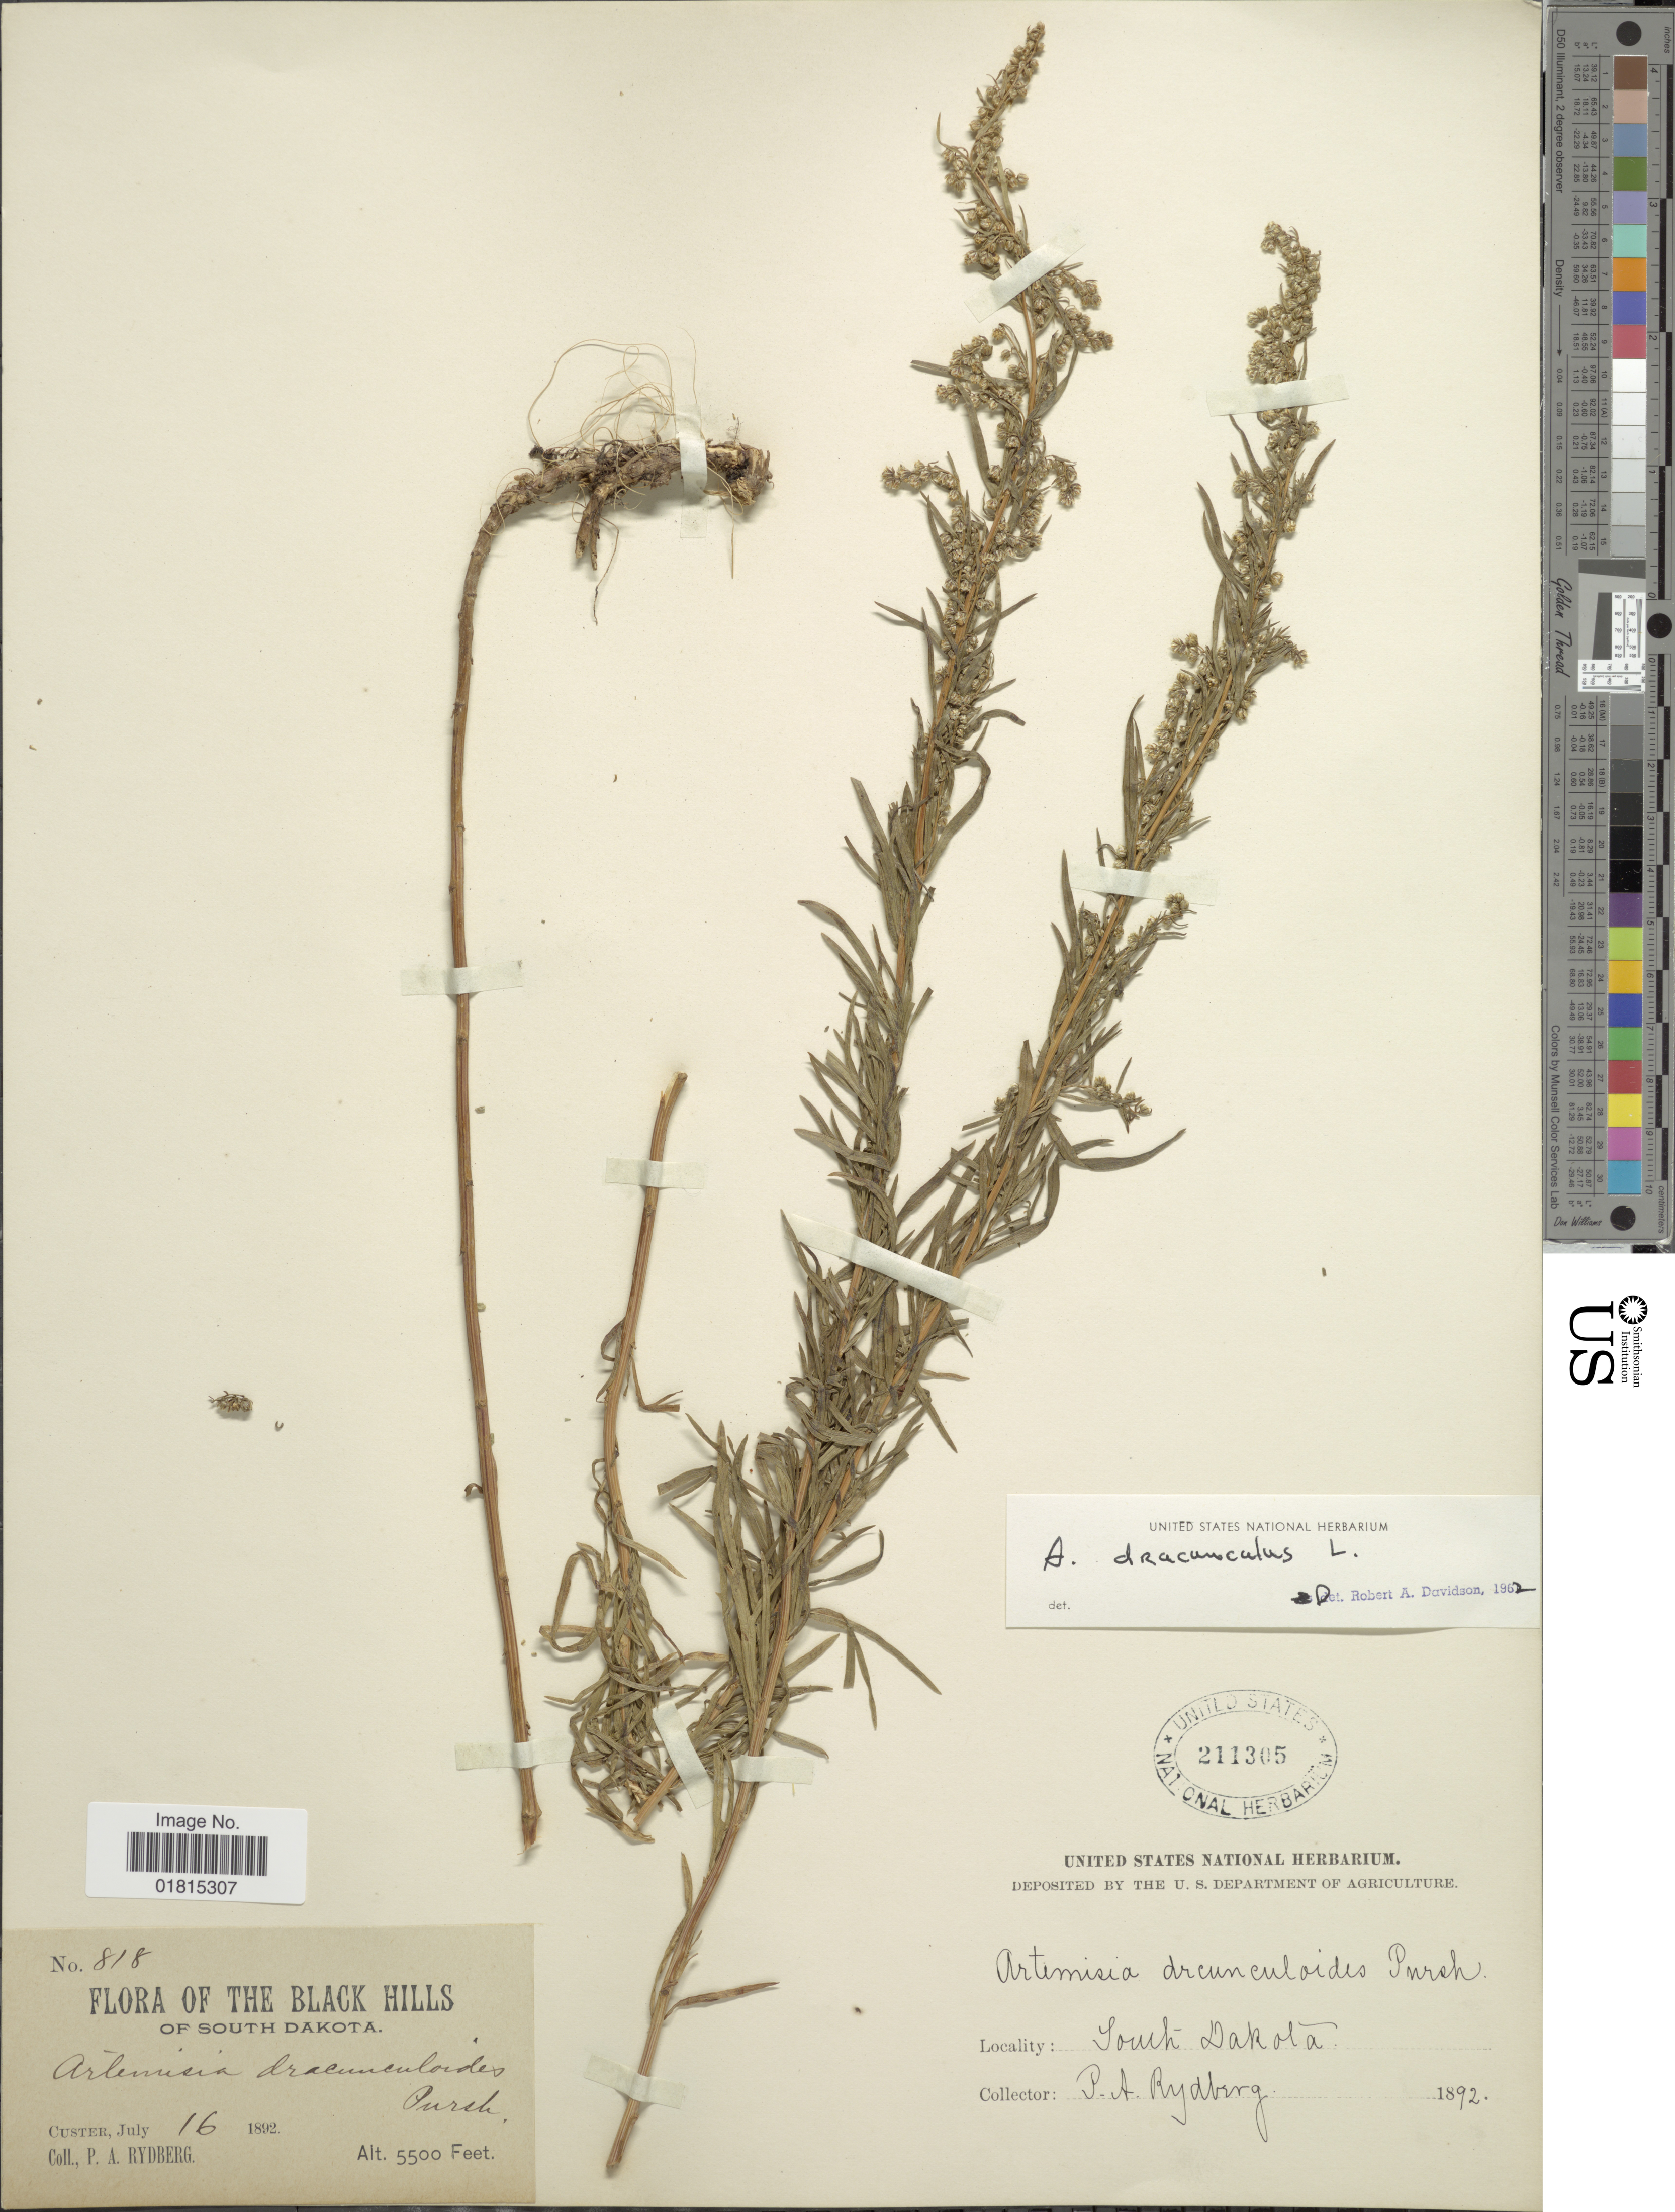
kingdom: Plantae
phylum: Tracheophyta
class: Magnoliopsida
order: Asterales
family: Asteraceae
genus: Artemisia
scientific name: Artemisia dracunculoides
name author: Pursh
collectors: P. A. Rydberg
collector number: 818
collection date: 1892-07-16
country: United States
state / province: South Dakota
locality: Black Hills of South Dakota. Custer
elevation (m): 1676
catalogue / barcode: US 211305